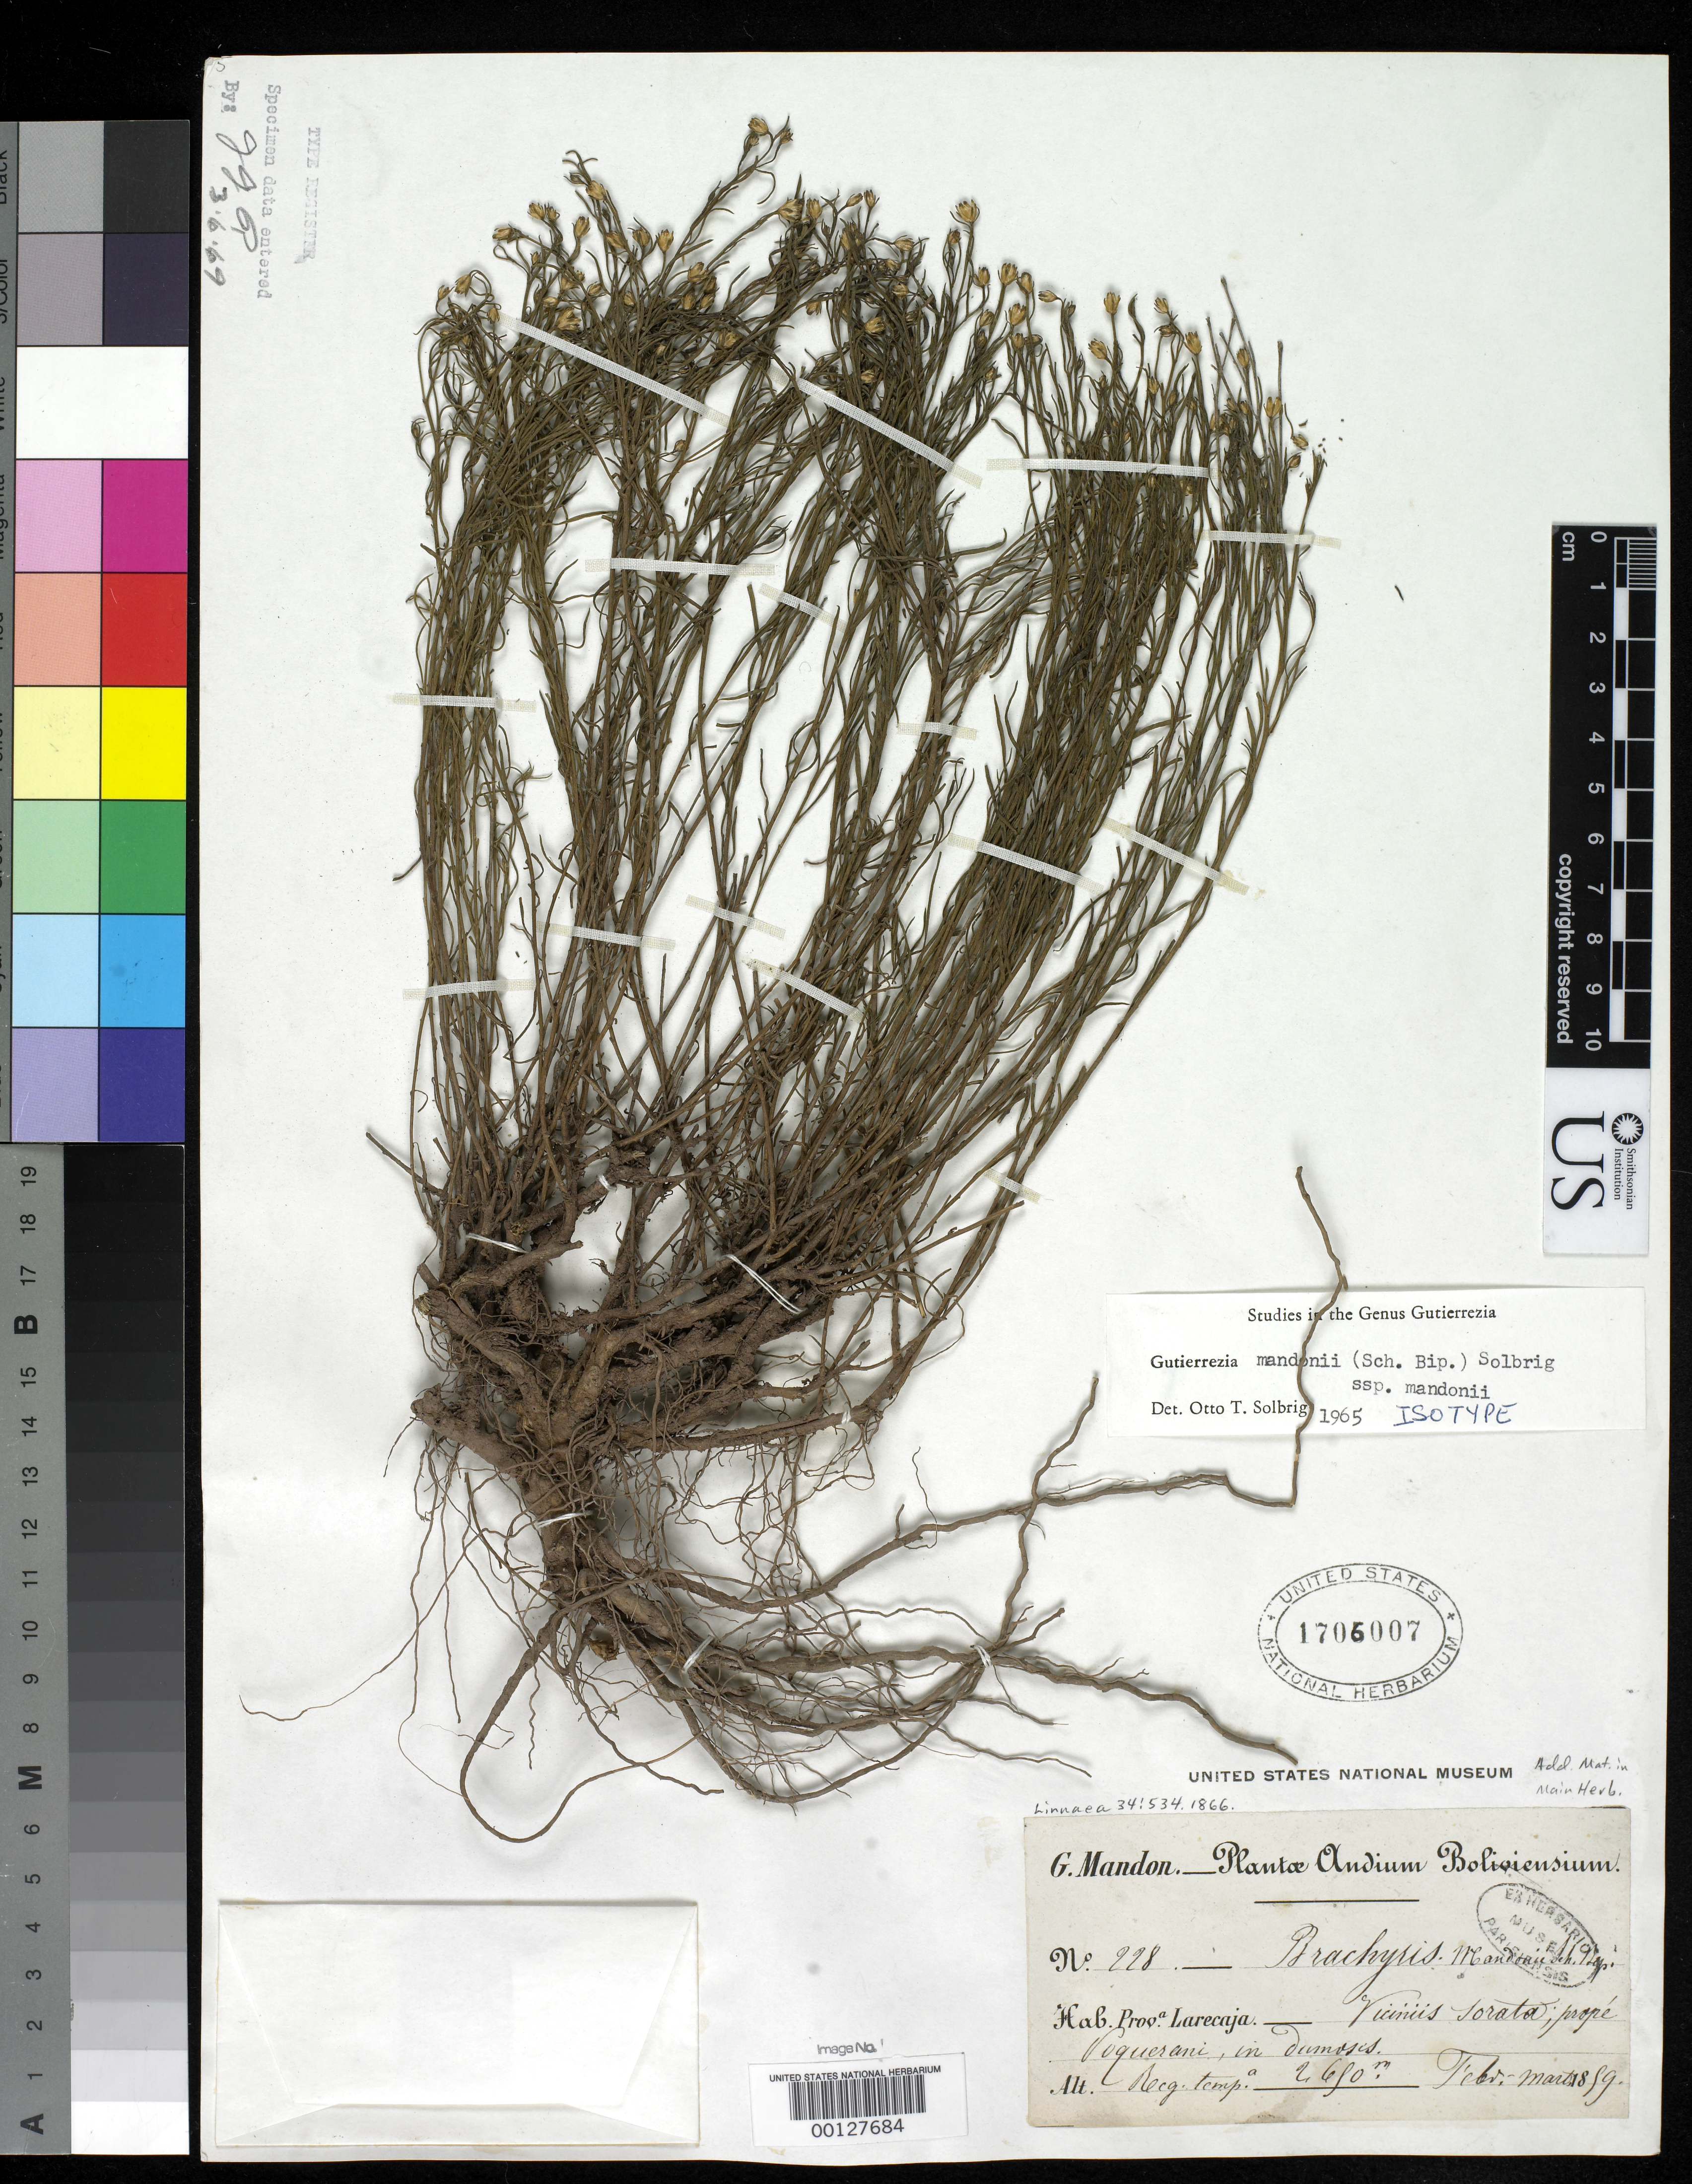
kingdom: Plantae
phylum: Tracheophyta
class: Magnoliopsida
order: Asterales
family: Asteraceae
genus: Brachyris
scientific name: Brachyris mandonii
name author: Sch. Bip.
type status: Isotype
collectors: G. Mandon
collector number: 228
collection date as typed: Feb 1859 to -- Mar 1859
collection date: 1859-02/1859-03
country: Bolivia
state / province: La Paz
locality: Sorata (mountain).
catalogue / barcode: US 1706007